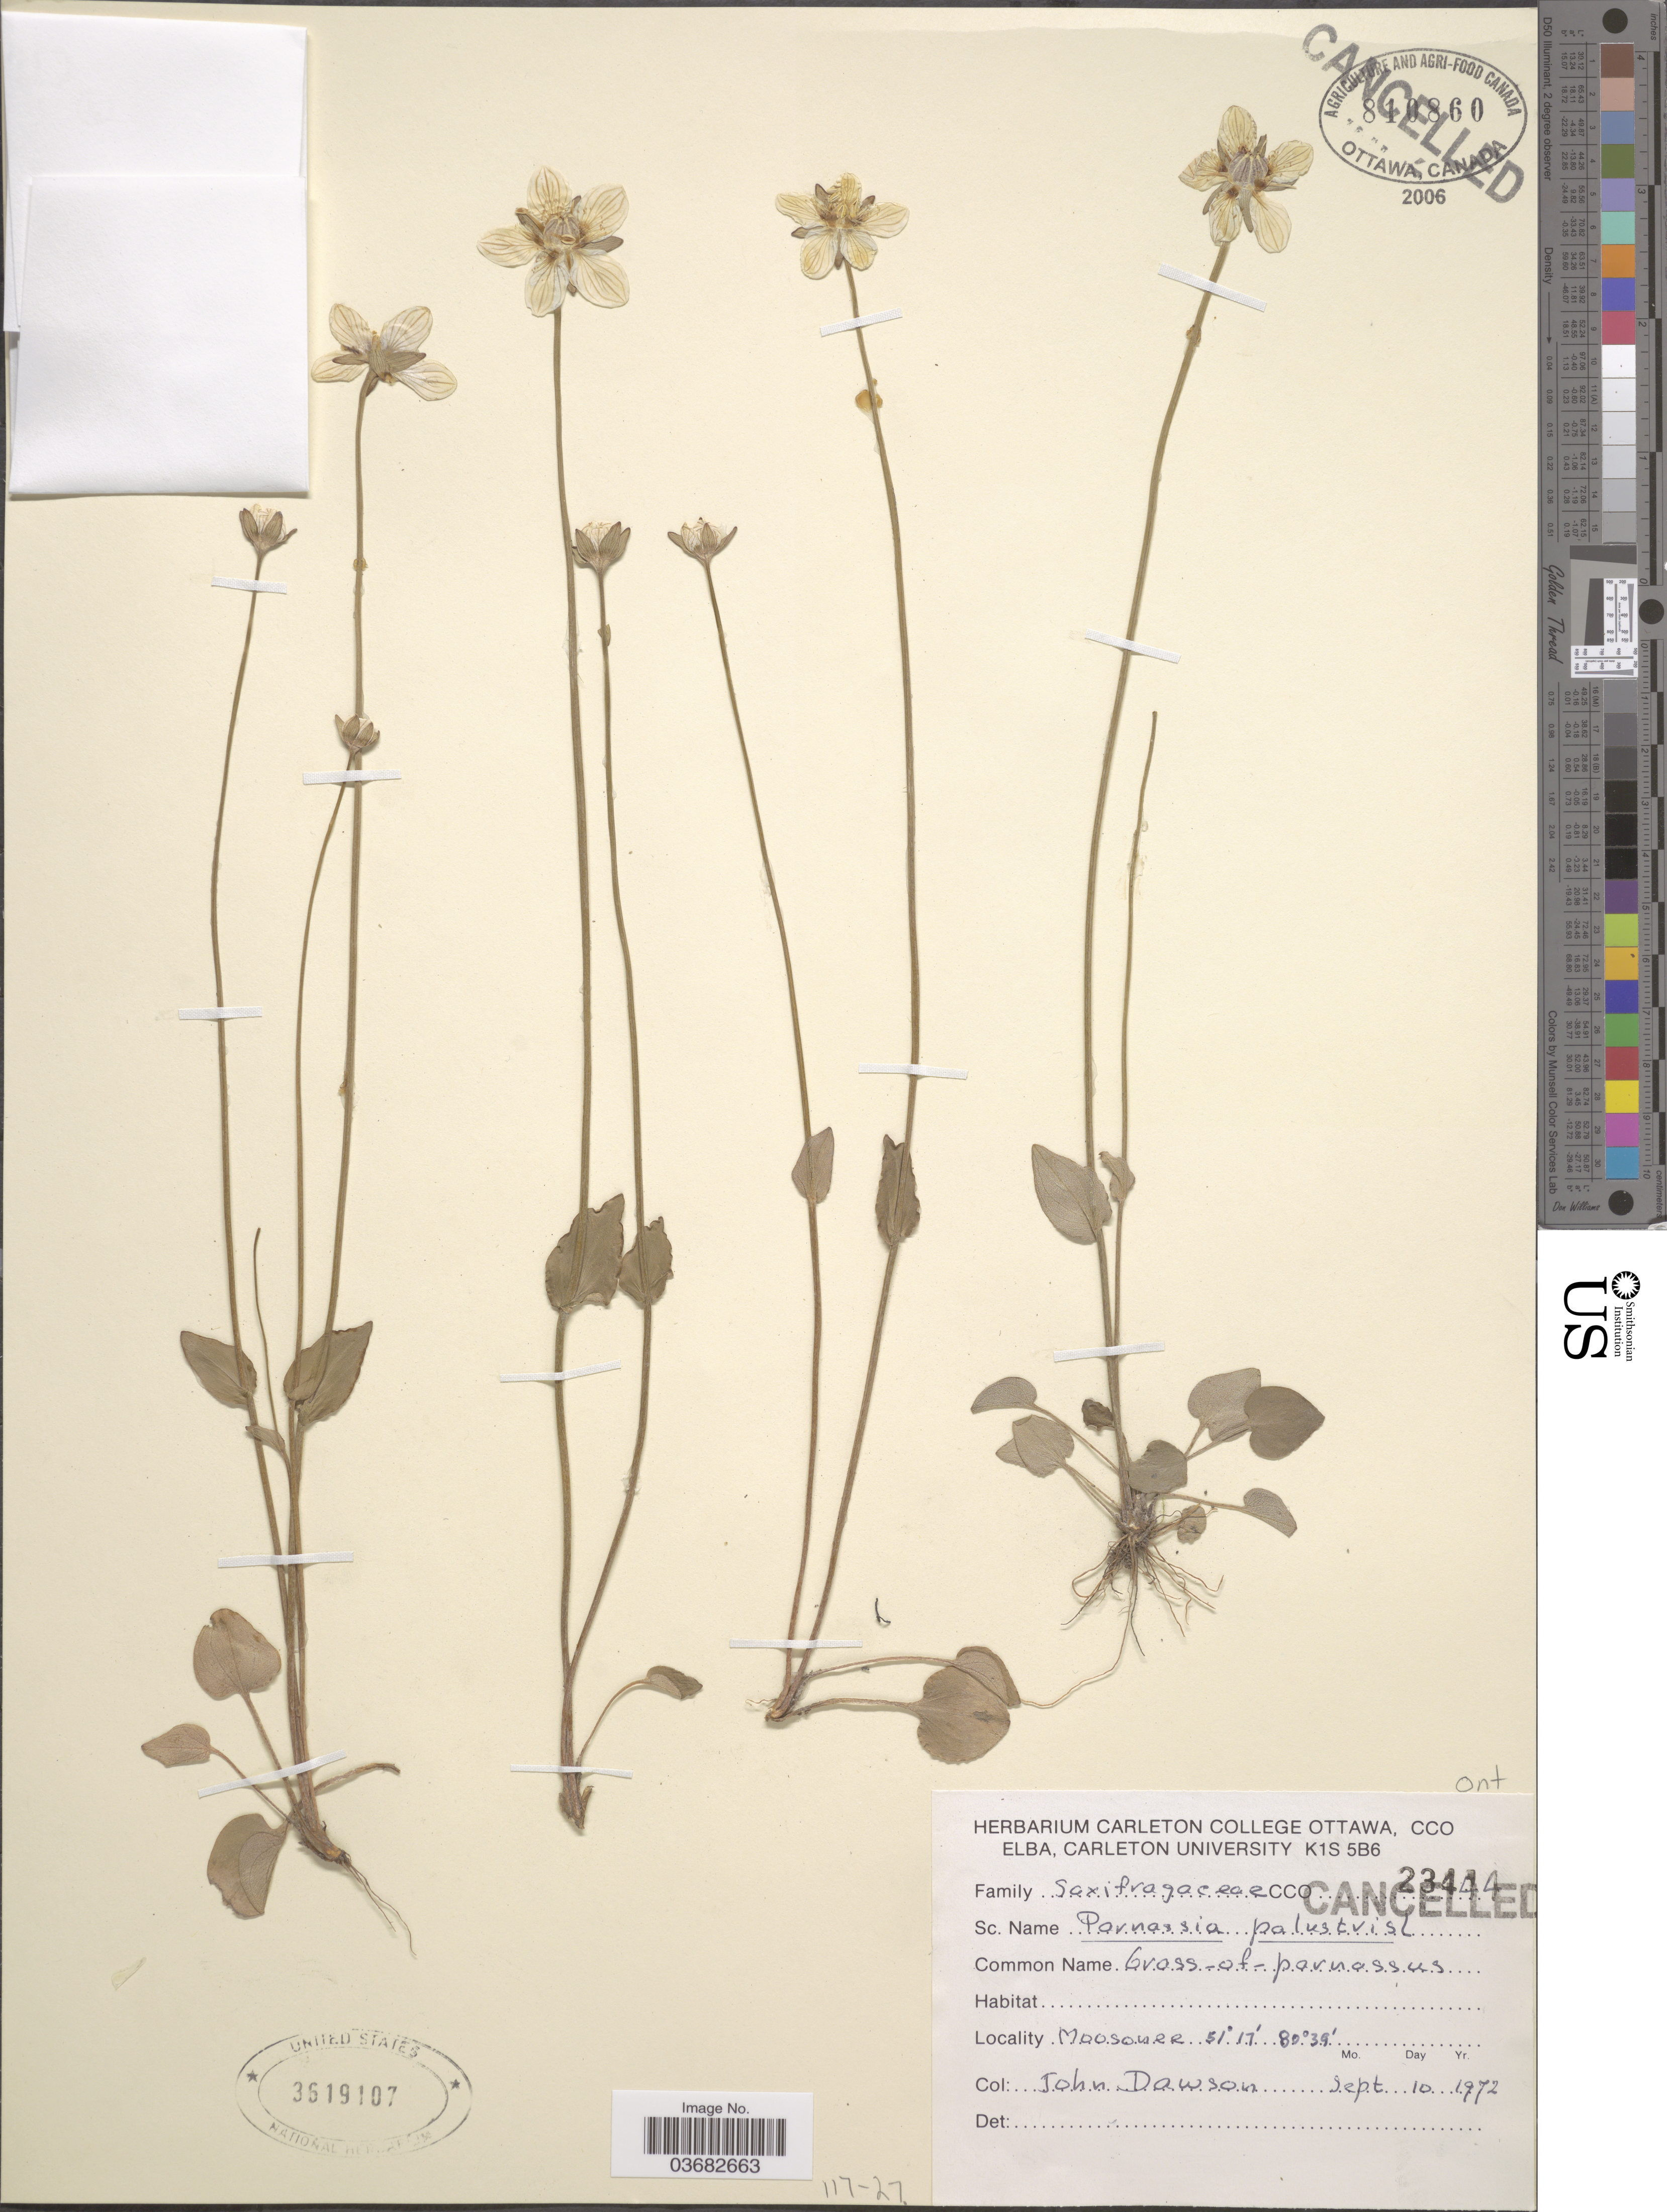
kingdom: Plantae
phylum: Tracheophyta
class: Magnoliopsida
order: Celastrales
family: Parnassiaceae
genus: Parnassia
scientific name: Parnassia palustris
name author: L.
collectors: J. Dawson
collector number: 23444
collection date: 1972-09-10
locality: Moosonee.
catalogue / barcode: US 3619107